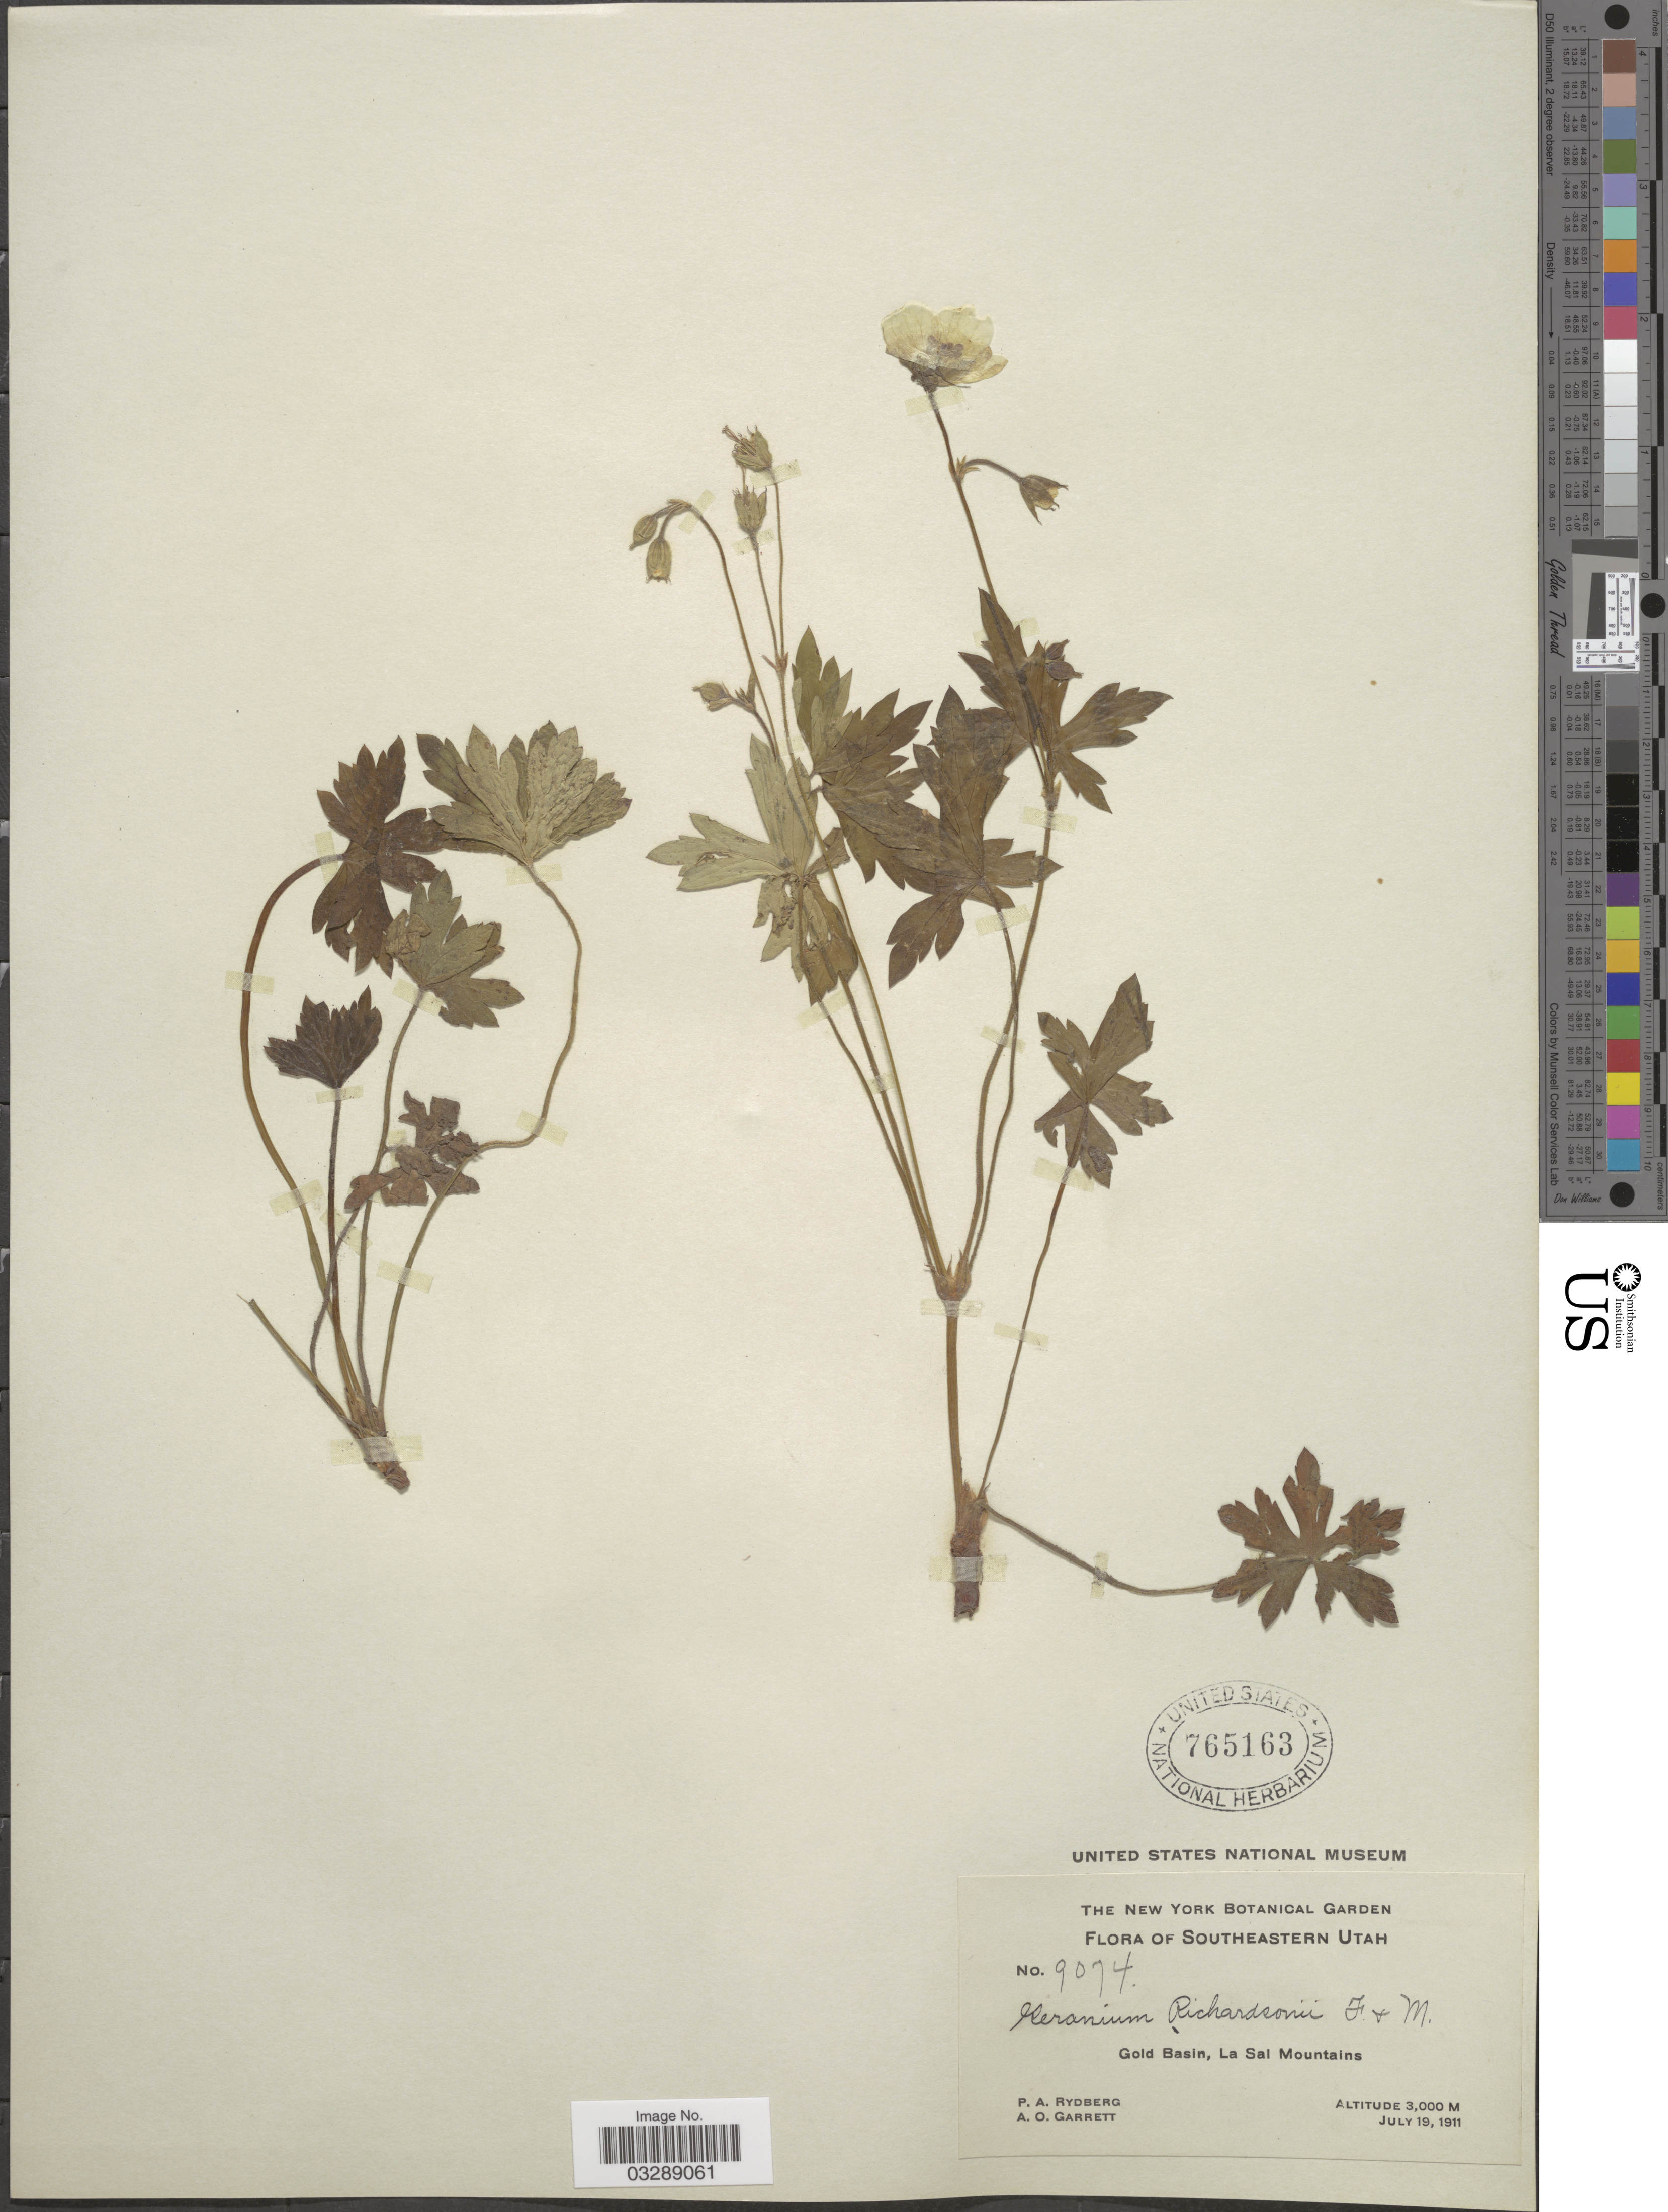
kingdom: Plantae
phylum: Tracheophyta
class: Magnoliopsida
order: Geraniales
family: Geraniaceae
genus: Geranium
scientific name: Geranium richardsonii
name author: Fisch. & Trautv.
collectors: P. A. Rydberg & A. O. Garrett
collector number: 9074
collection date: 1911-07-19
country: United States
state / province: Utah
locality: Southeastern Utah. Gold Basin, La Sal Mountains.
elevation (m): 3000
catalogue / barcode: US 765163